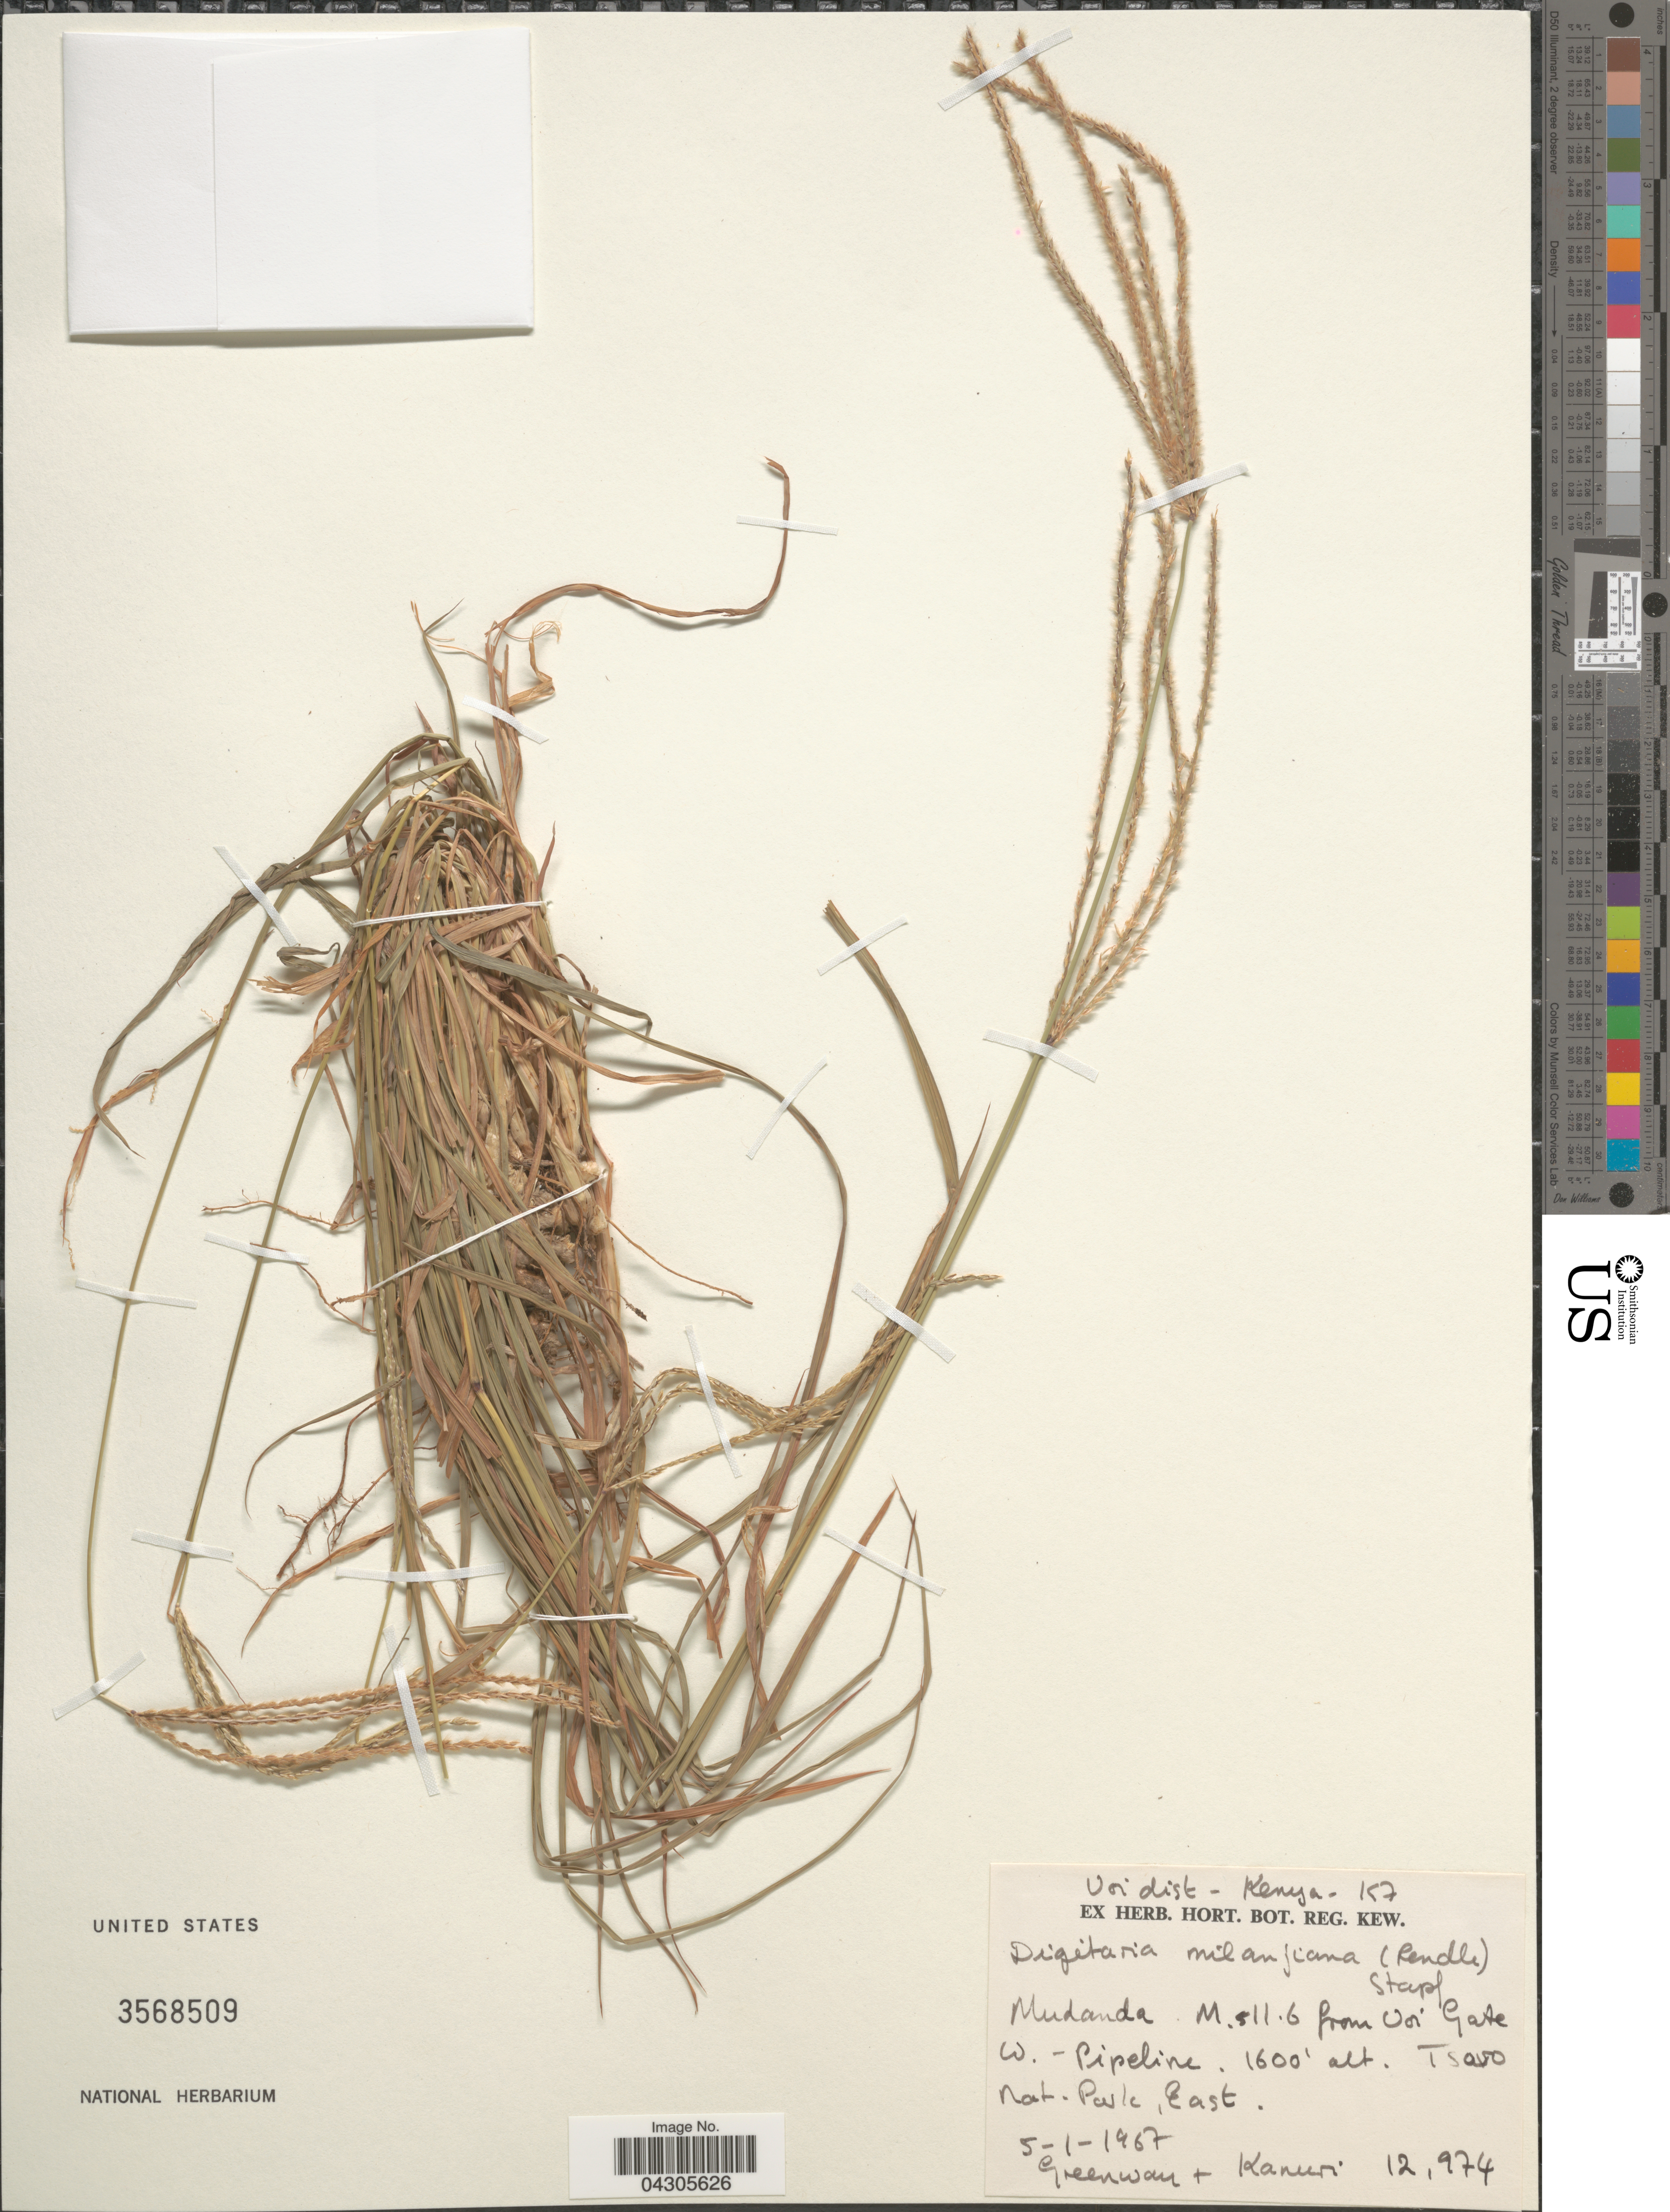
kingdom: Plantae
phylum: Tracheophyta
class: Liliopsida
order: Poales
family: Poaceae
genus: Digitaria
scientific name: Digitaria milanjiana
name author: (Rendle) Stapf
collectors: Greenway & -. Kanuri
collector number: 12974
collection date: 1967-01-05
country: Kenya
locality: Voi dist- Kenya-K7. Mudanda M.511.6 from Voi Gate W. Tsavo Nat. Park, East.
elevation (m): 488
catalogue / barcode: US 3568509